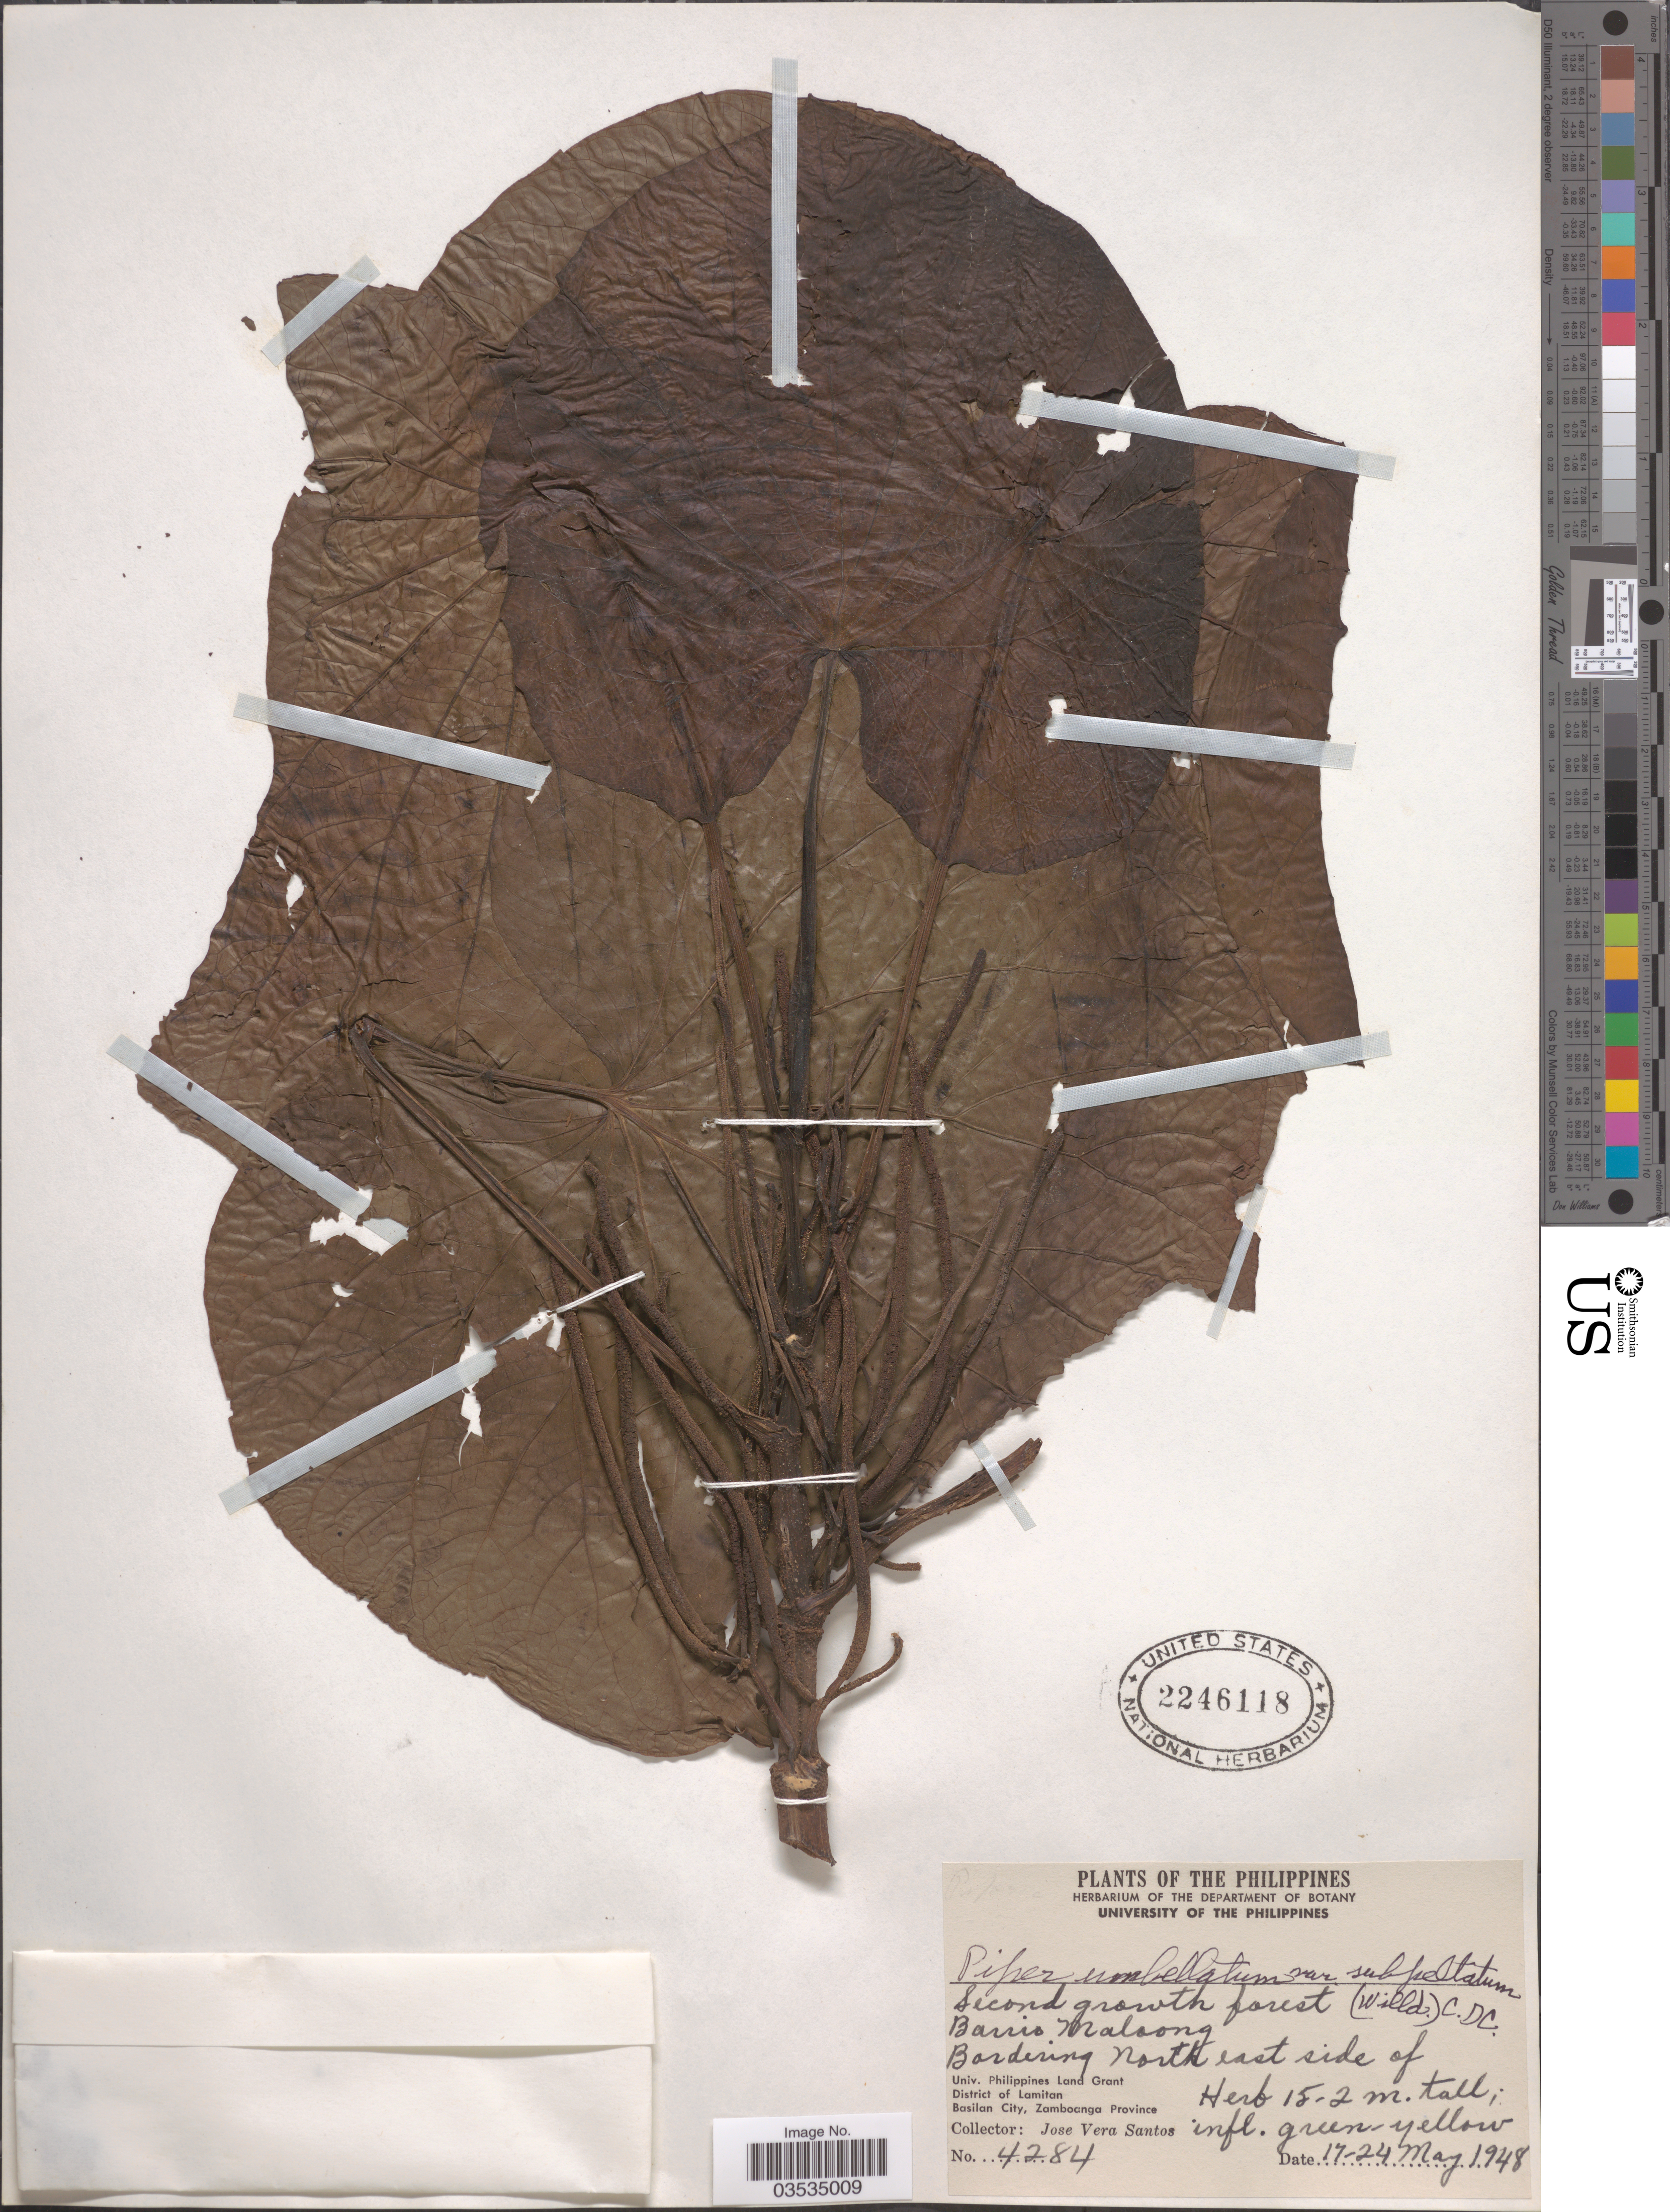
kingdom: Plantae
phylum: Tracheophyta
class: Magnoliopsida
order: Piperales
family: Piperaceae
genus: Piper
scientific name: Piper umbellatum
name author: L.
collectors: J. V. Santos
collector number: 4284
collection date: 1948-05-17/1948-05-24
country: Philippines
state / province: Muslim Mindanao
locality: Barrio Malaong. Bordering North east side of Univ. Philippines Land Grant. District of Lamitan. Basila City, Zamboanga Province.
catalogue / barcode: US 2246118